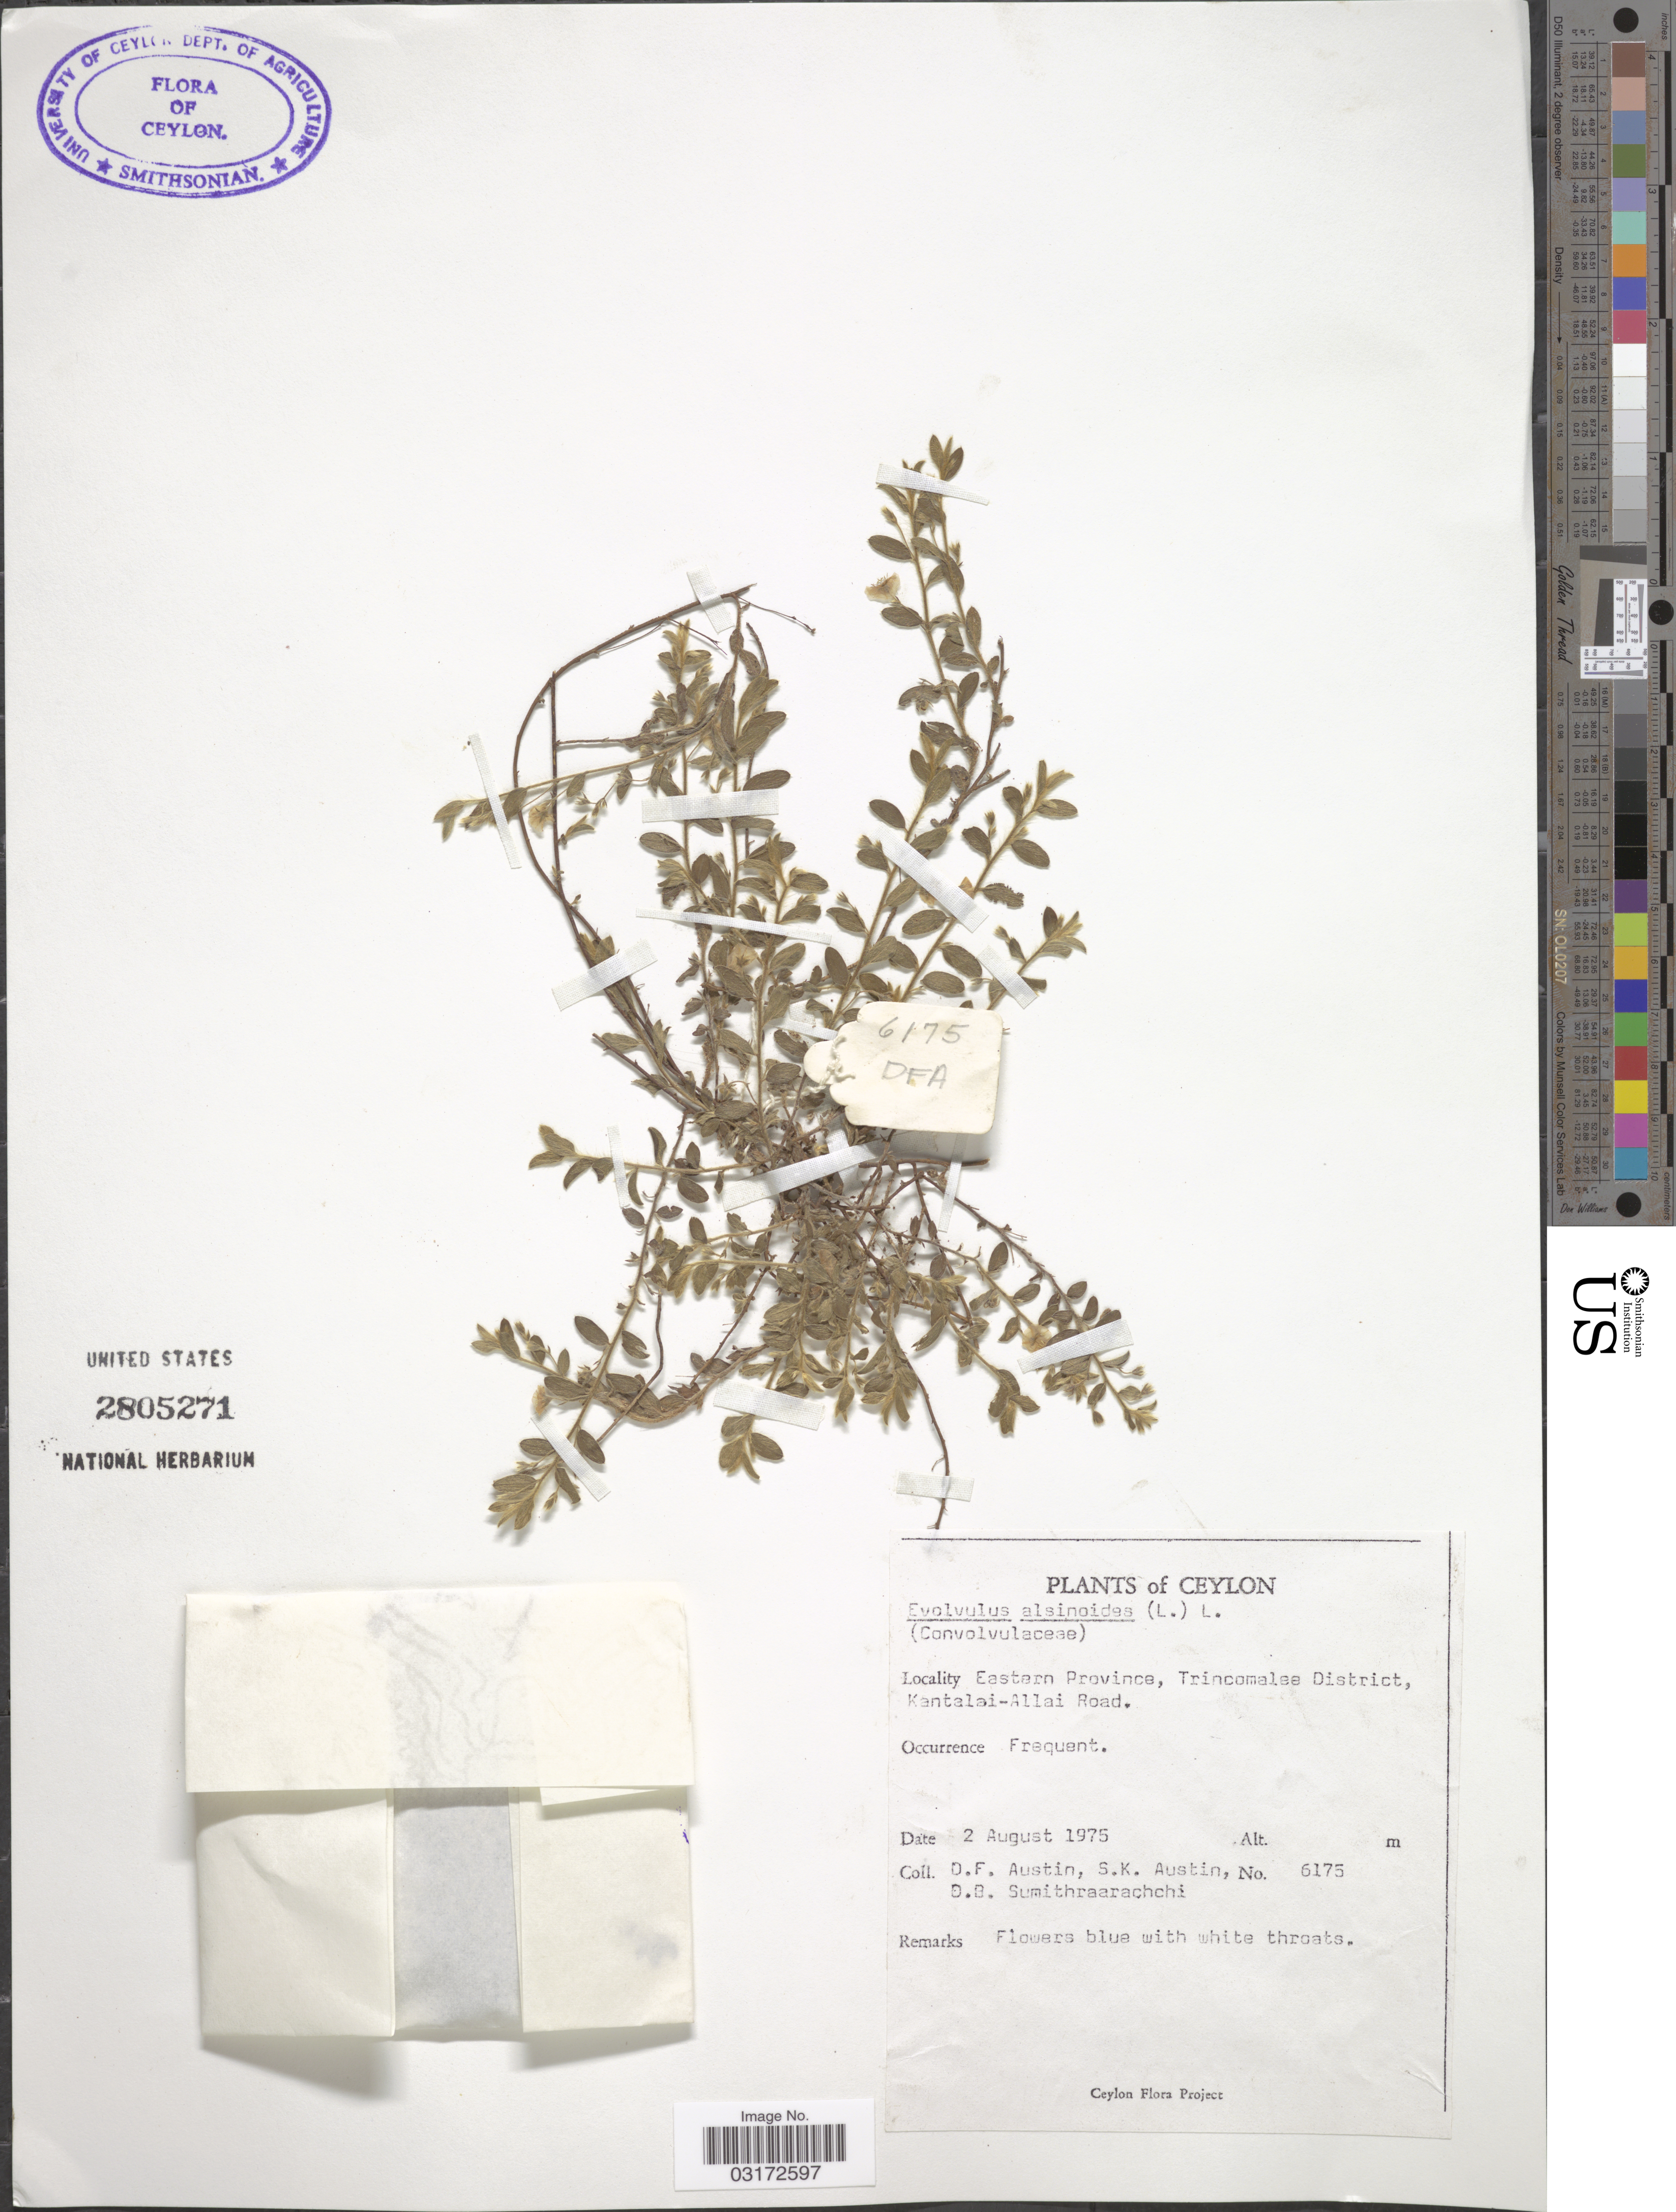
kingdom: Plantae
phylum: Tracheophyta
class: Magnoliopsida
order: Solanales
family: Convolvulaceae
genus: Evolvulus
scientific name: Evolvulus alsinoides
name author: (L.) L.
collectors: D. Austin, S. Austin & D. B. Sumithraarachchi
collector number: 6175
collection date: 1975-08-02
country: Sri Lanka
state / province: Eastern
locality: Ceylon. Eastern Province, Trincomales District, Kantalai-Allai Road.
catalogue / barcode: US 2805271